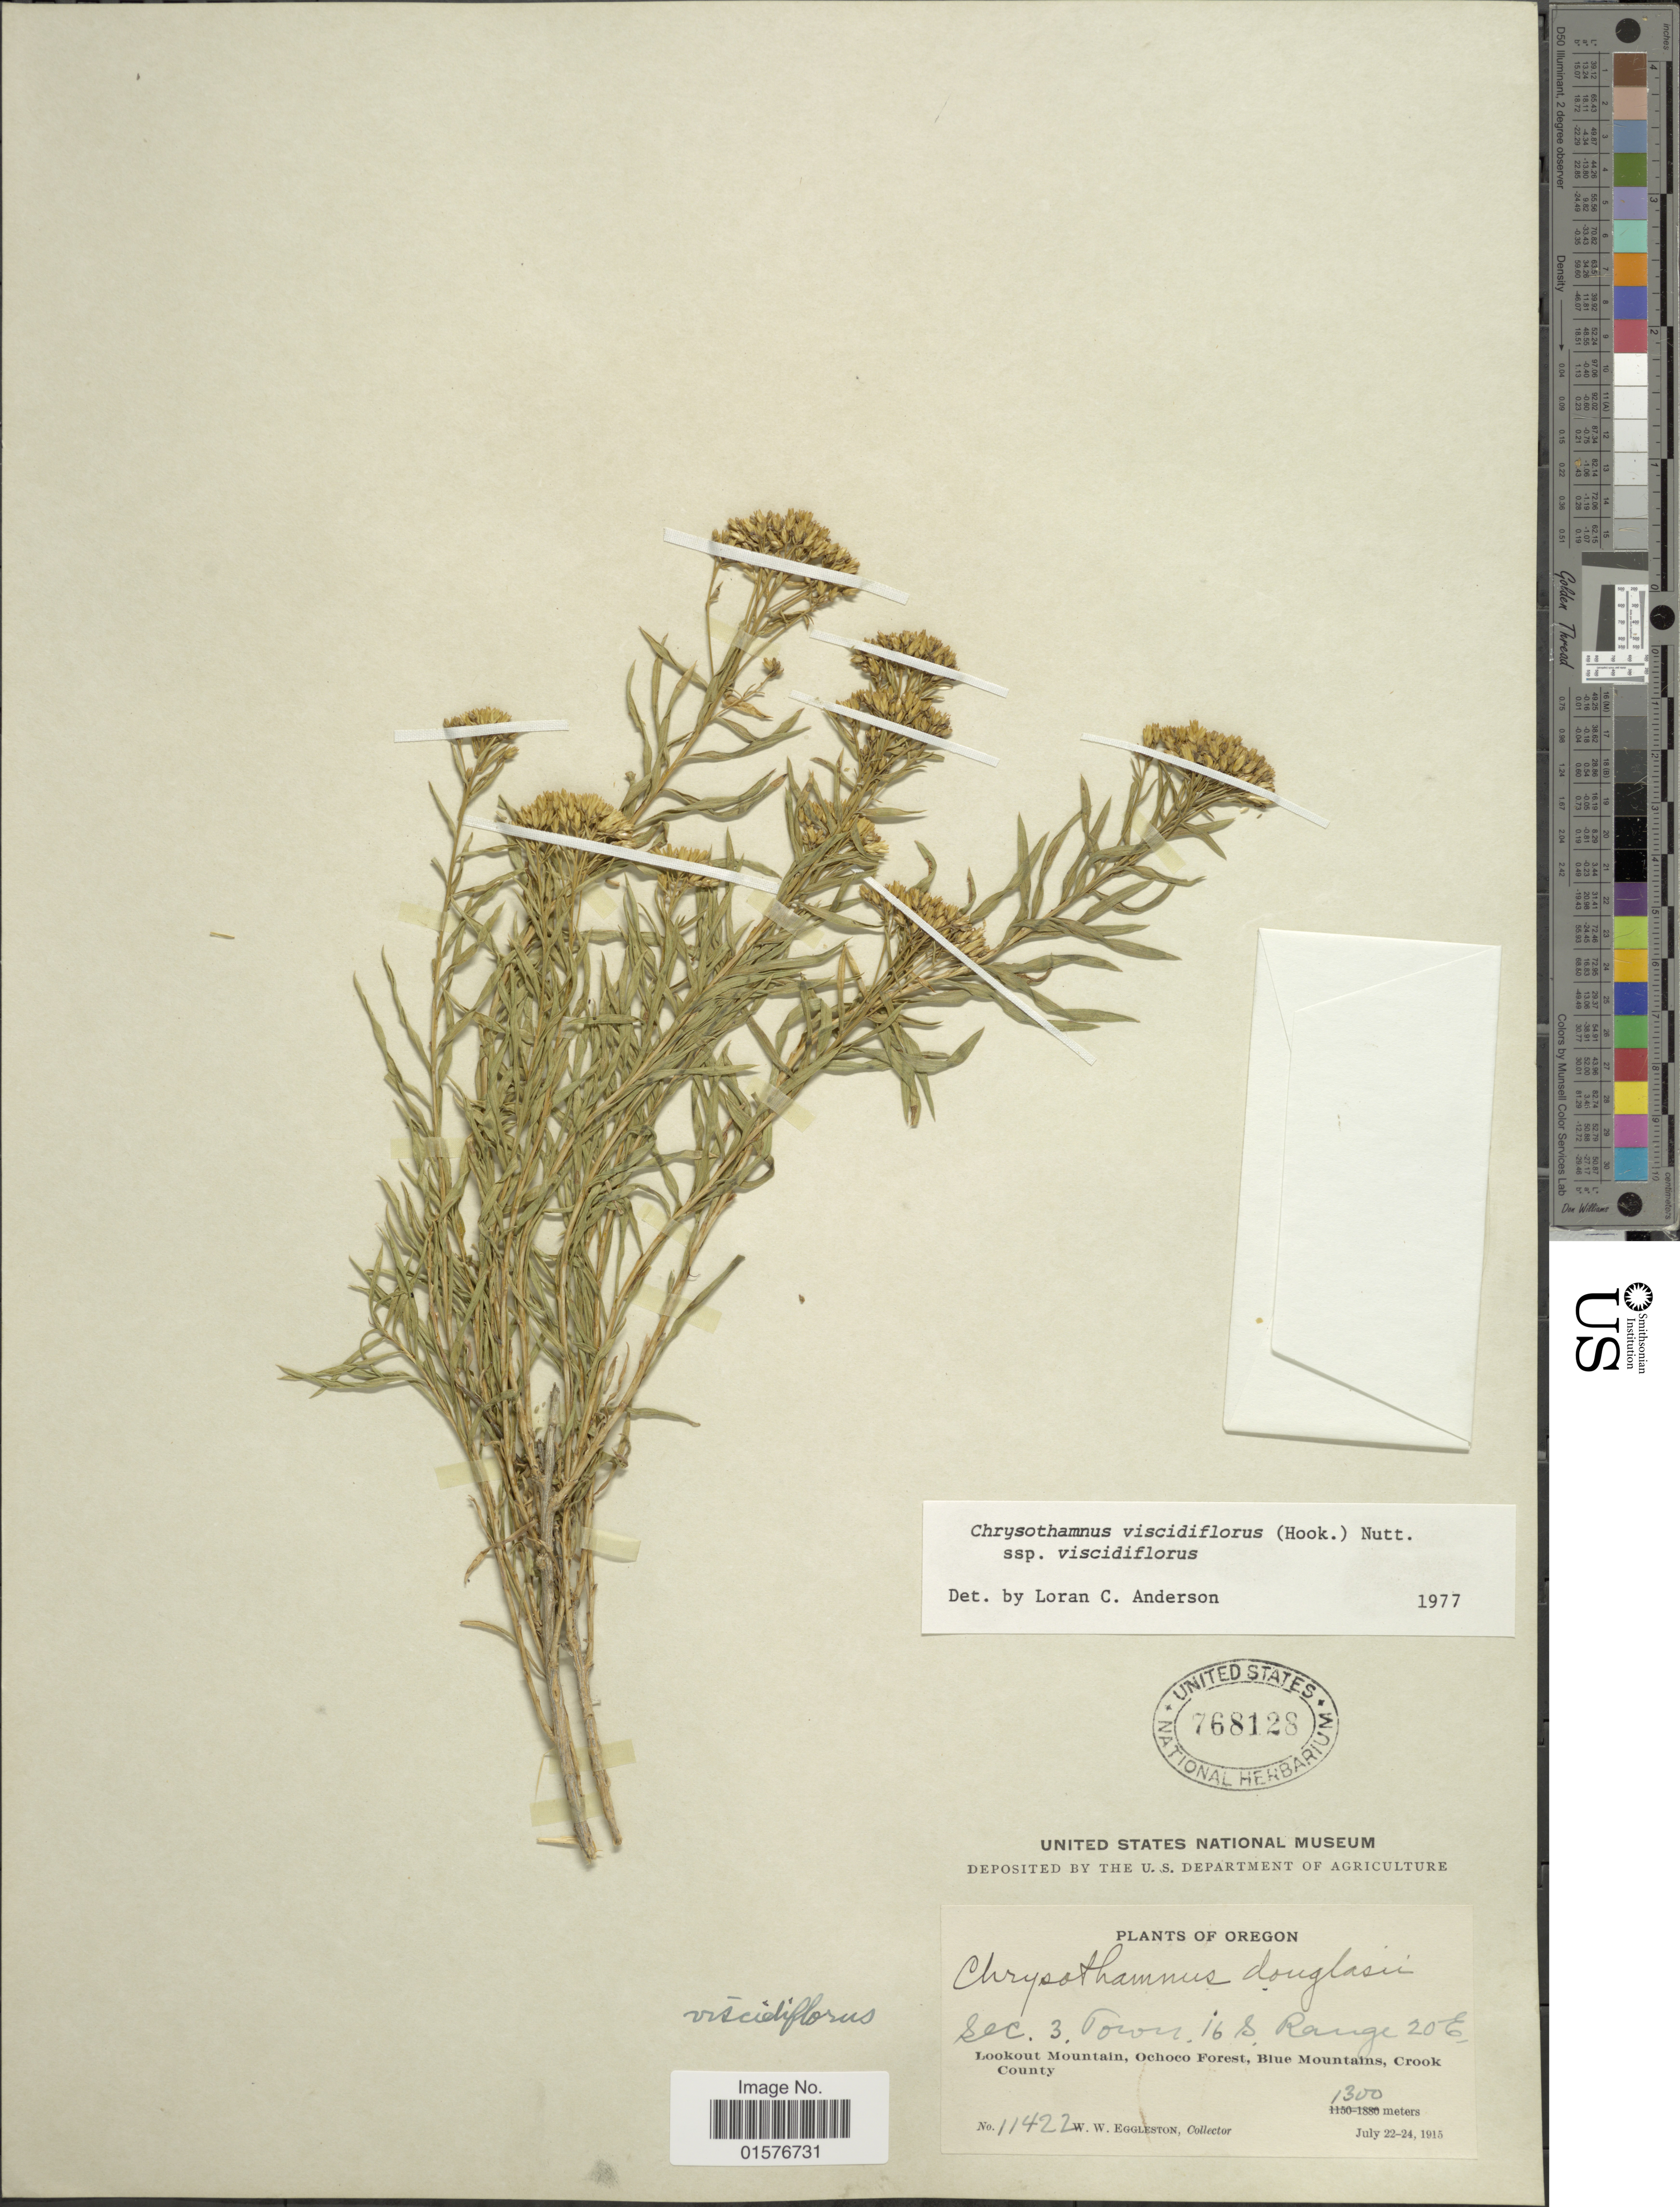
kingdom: Plantae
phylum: Tracheophyta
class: Magnoliopsida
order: Asterales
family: Asteraceae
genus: Chrysothamnus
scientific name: Chrysothamnus viscidiflorus subsp. viscidiflorus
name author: (Hook.) Nutt.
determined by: Urbatsch, Lowell E., Curator (LSU), Louisiana State University (UNITED STATES)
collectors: W. W. Eggleston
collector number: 11422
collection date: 1915-07-22/1915-07-24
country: United States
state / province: Oregon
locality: Sec. 3, Town, 16. & Range 20E, Lookout Mountain, Ochoco Forest, Blue Mountains, Crook County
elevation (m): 1300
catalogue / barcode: US 768128